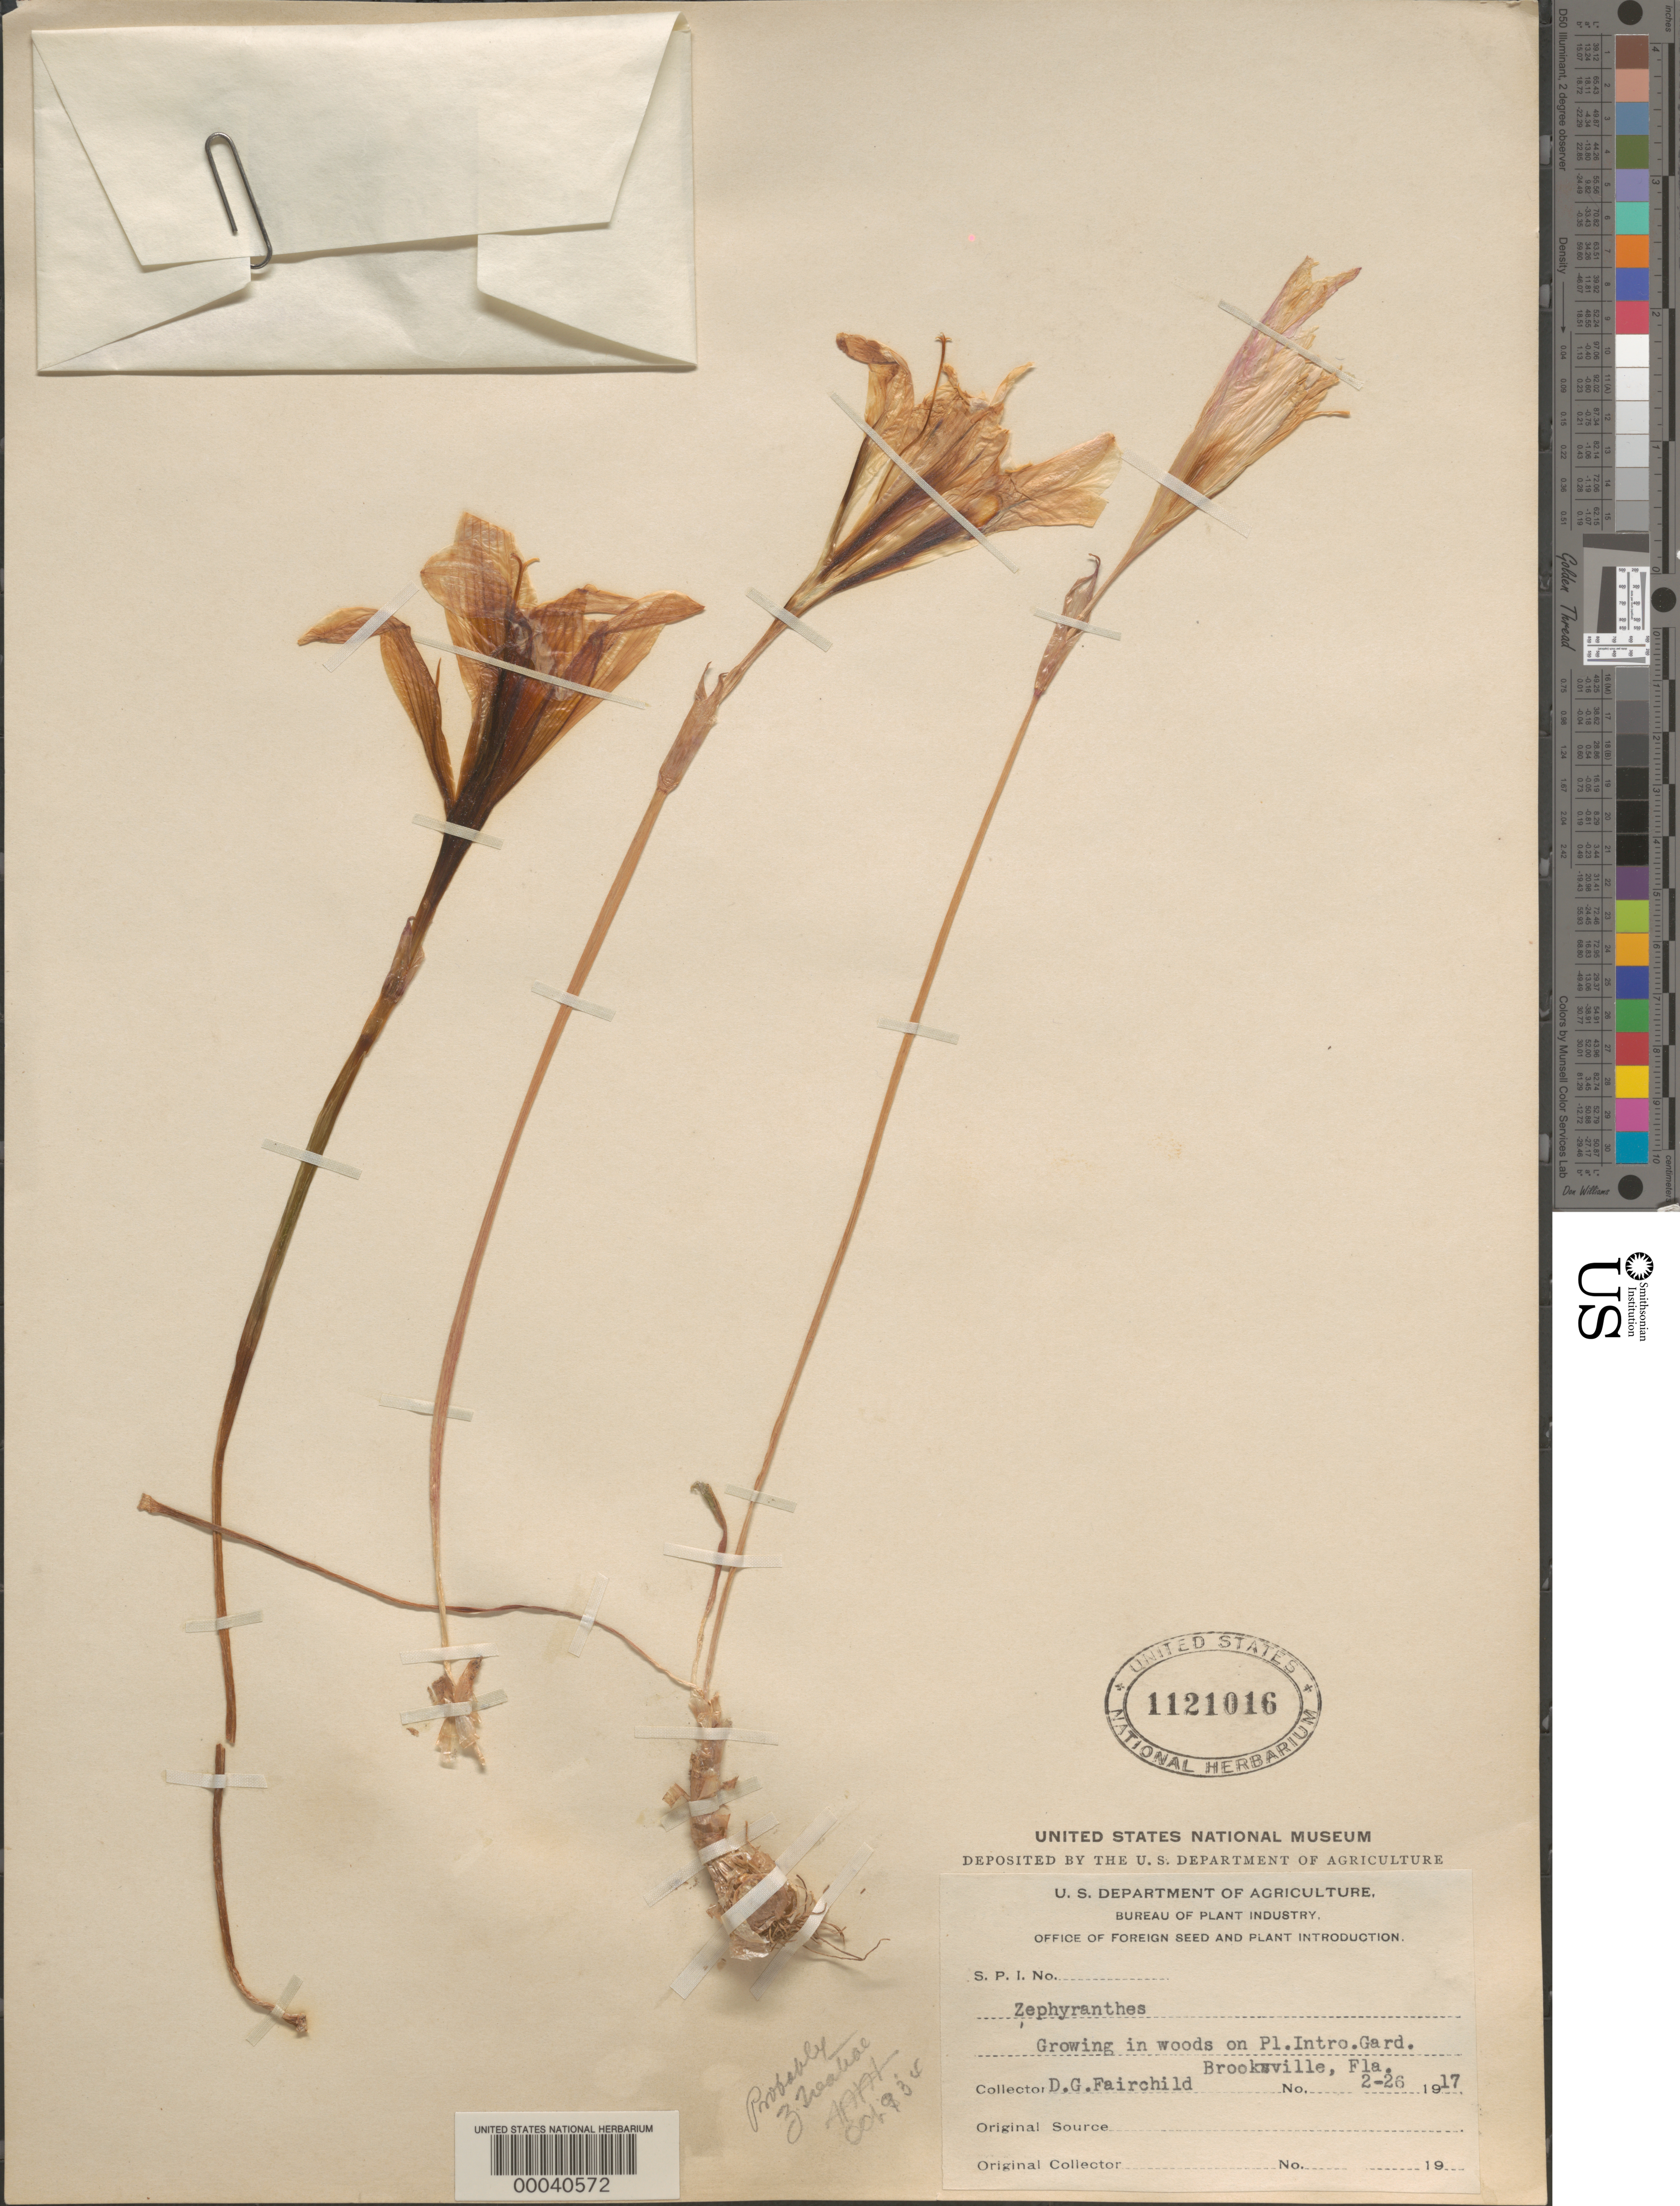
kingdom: Plantae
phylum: Tracheophyta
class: Liliopsida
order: Asparagales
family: Amaryllidaceae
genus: Zephyranthes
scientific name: Zephyranthes treatiae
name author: S. Watson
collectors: D. G. Fairchild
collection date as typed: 26 Feb 1917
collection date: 1917-02-26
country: United States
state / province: Florida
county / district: Hernando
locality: In woods at pl. intro. gard., brooksville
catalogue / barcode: US 1121016